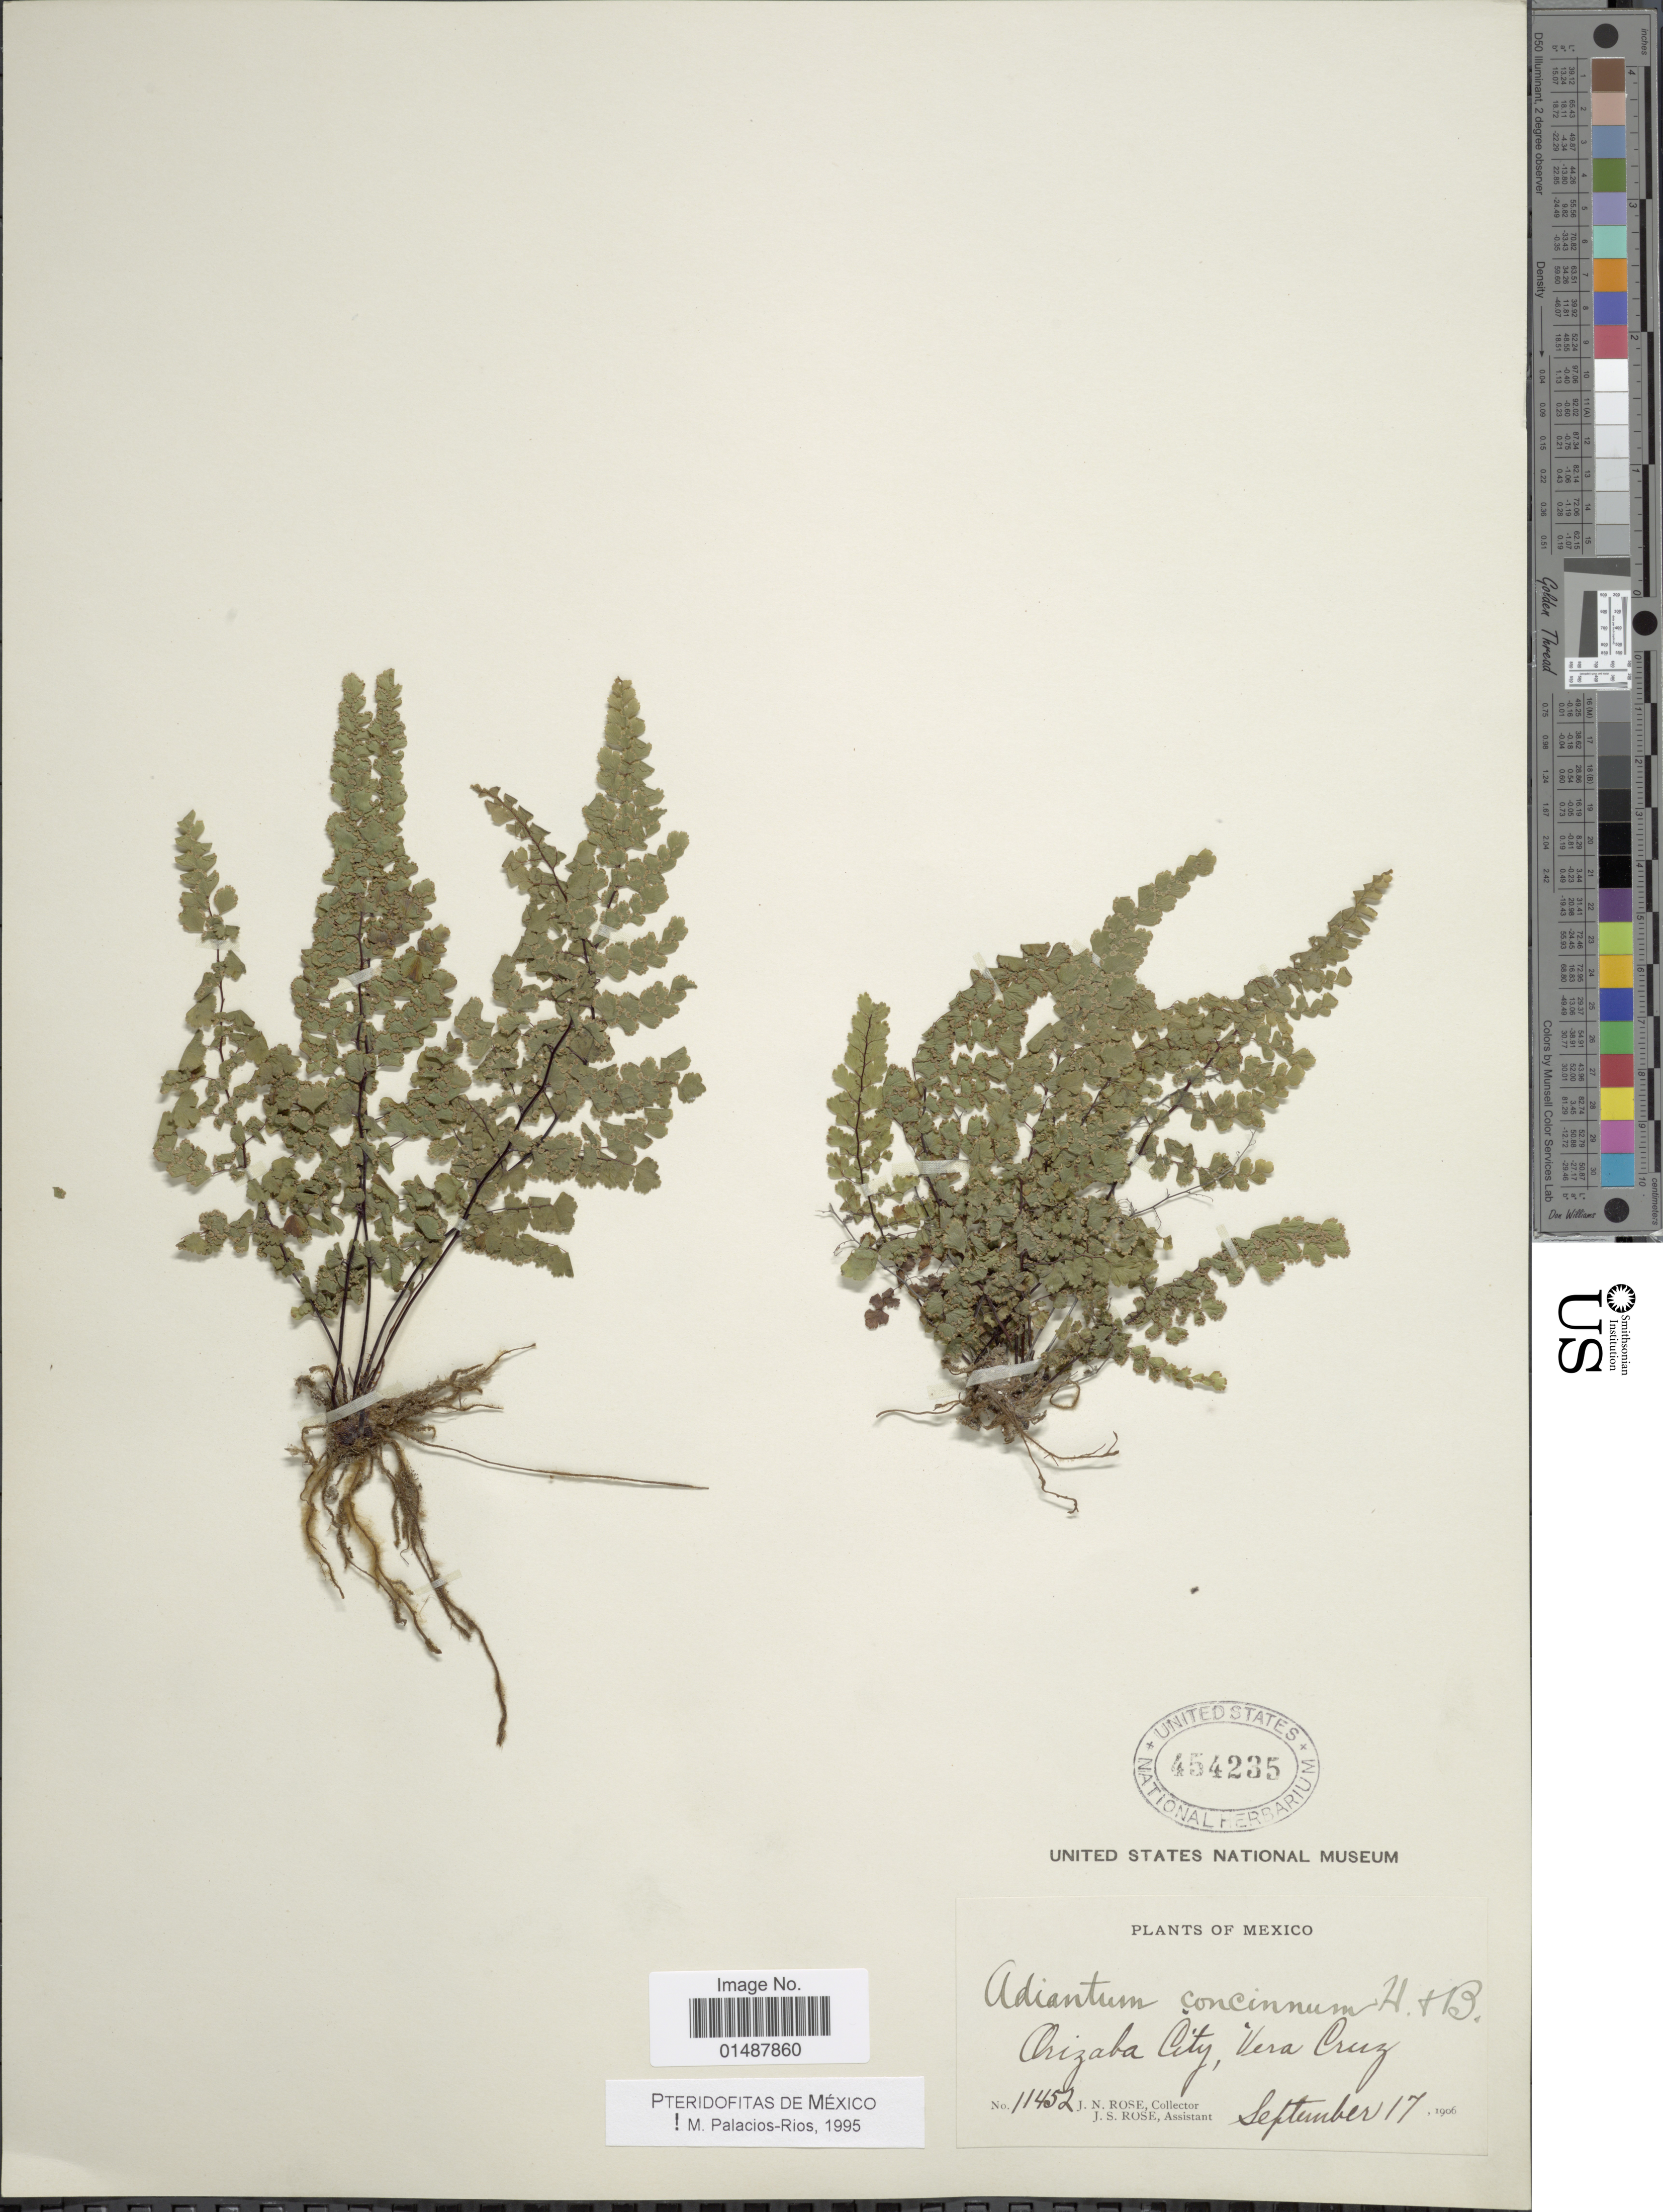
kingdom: Plantae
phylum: Tracheophyta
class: Polypodiopsida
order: Polypodiales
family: Pteridaceae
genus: Adiantum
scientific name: Adiantum concinnum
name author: Humb. & Bonpl. ex Willd.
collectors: J. N. Rose & J. S. Rose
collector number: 11452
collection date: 1906-09-17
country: Mexico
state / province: Veracruz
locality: Orizaba City, Vera Cruz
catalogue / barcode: US 454235